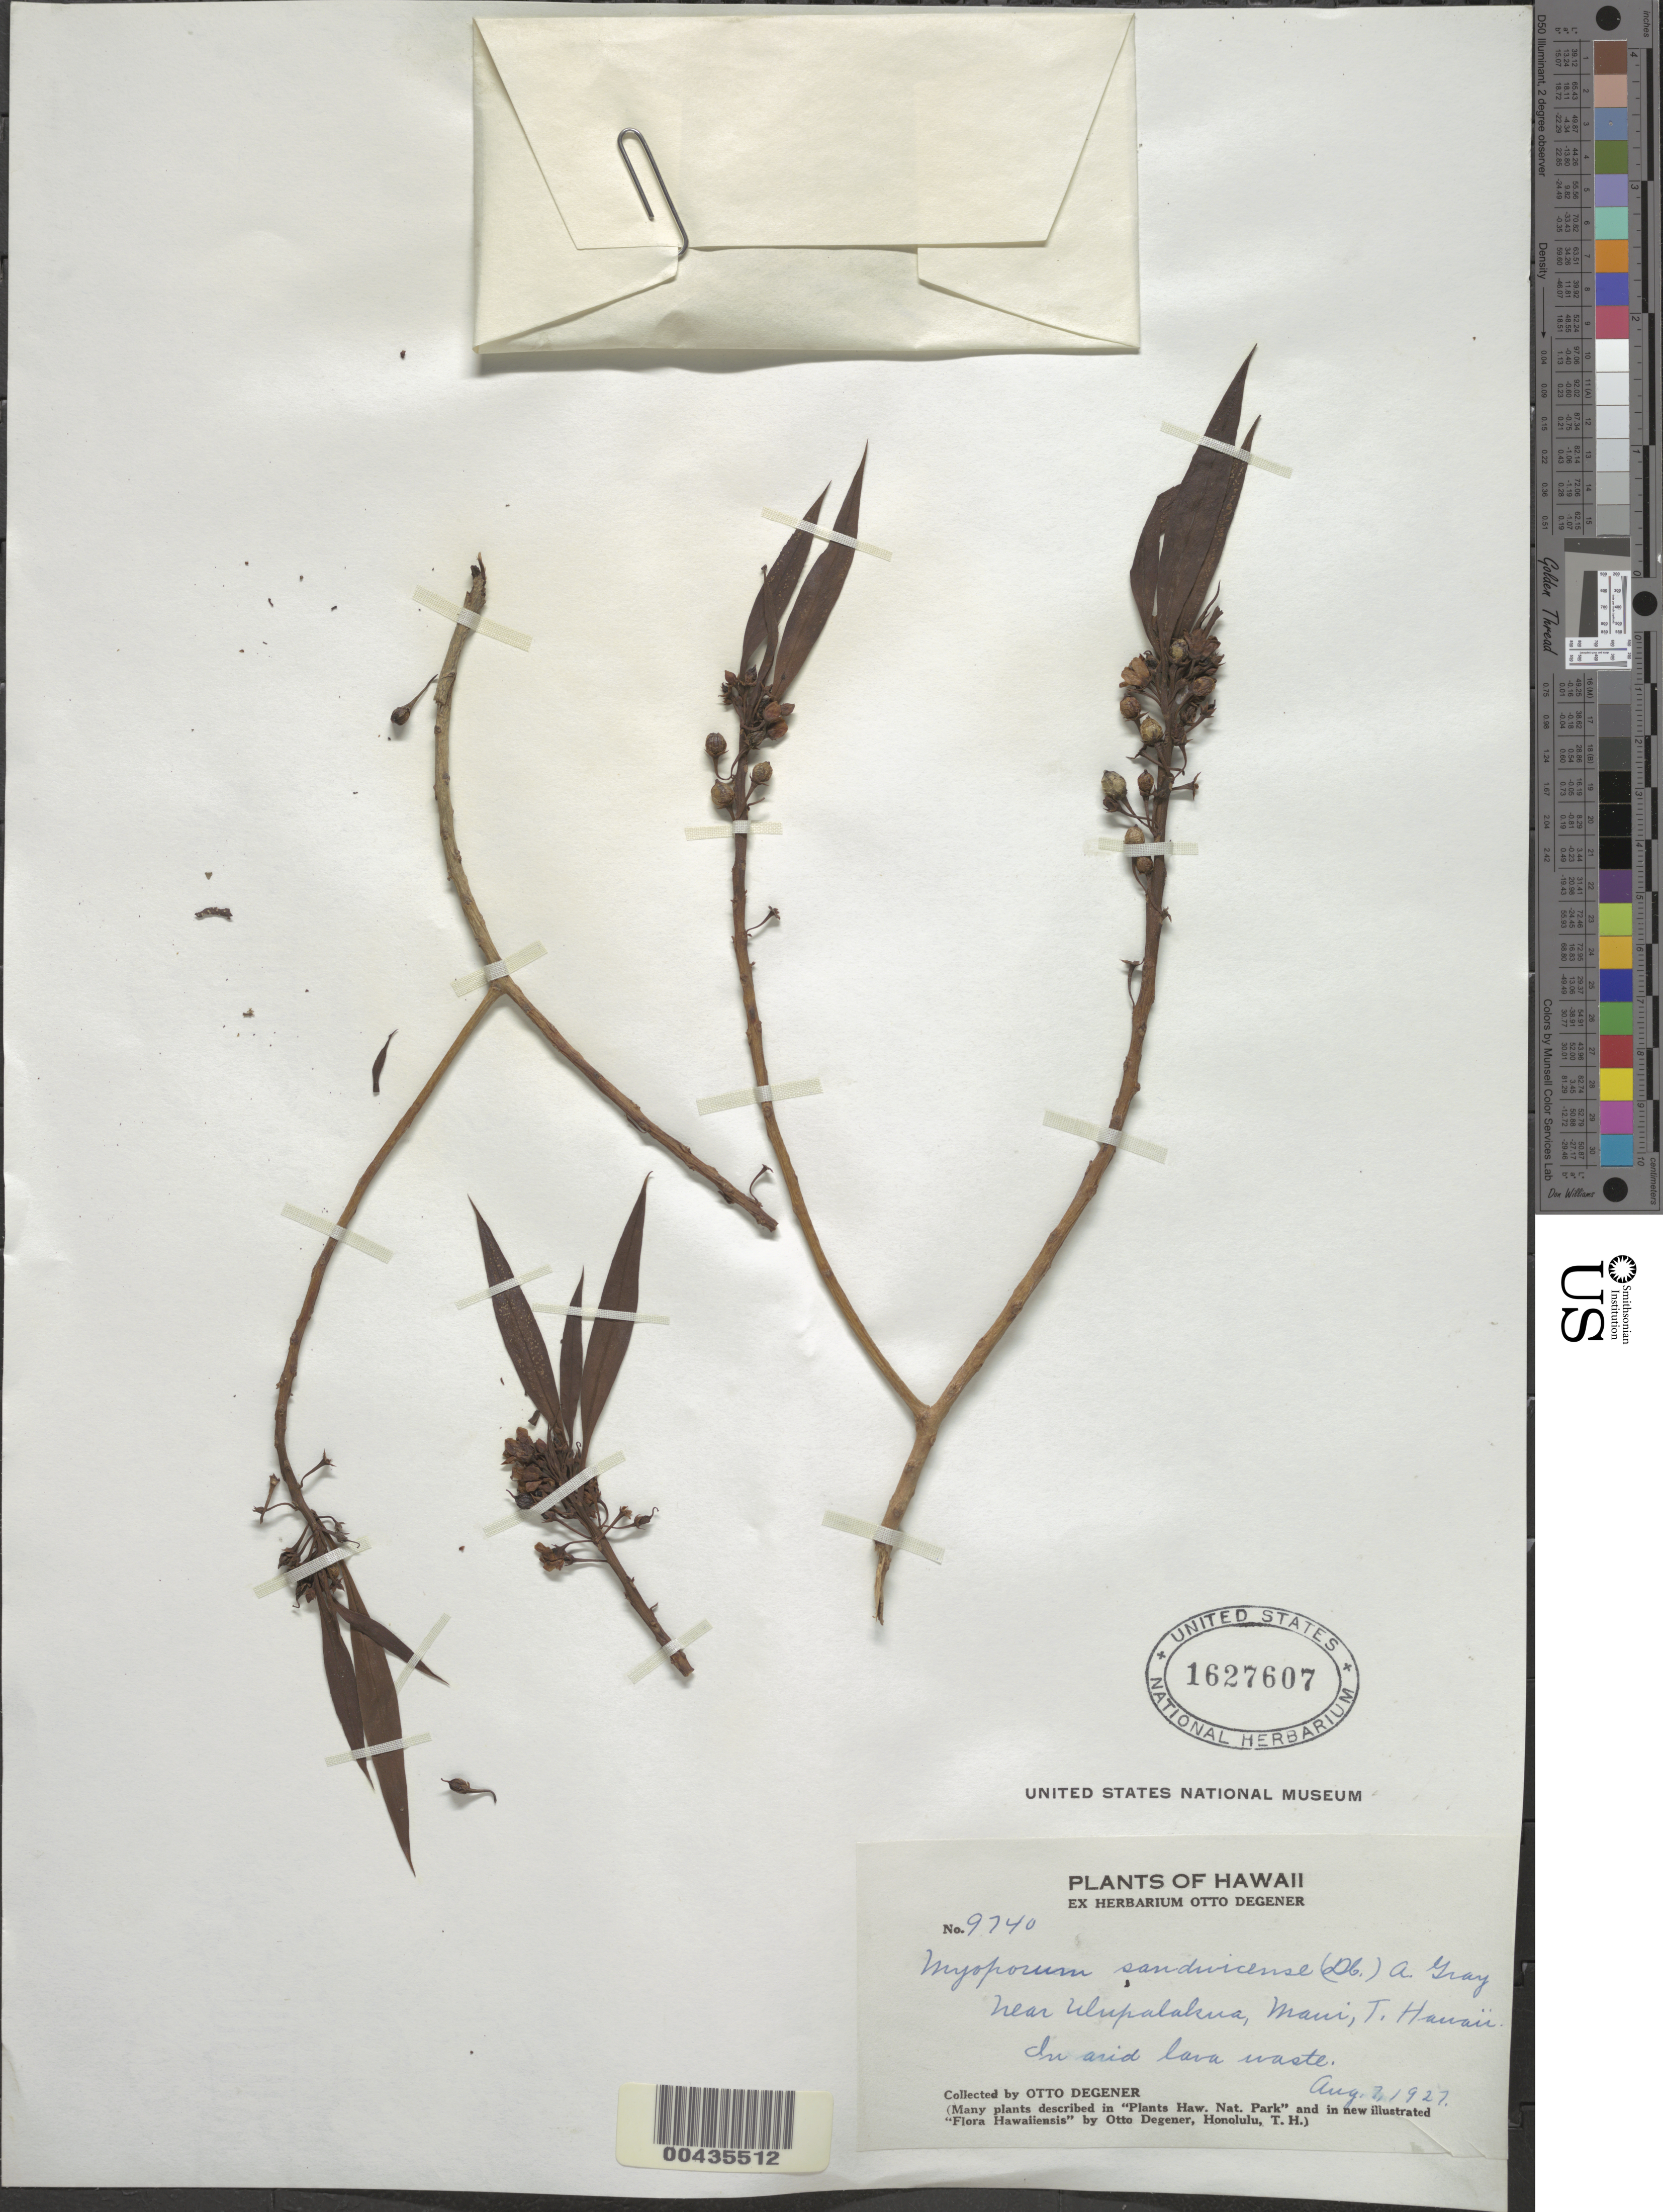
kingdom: Plantae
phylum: Tracheophyta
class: Magnoliopsida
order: Lamiales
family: Scrophulariaceae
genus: Myoporum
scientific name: Myoporum sandwicense subsp. sandwicense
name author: A. Gray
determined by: Wagner, W. L., (BOT), Smithsonian Institution - National Museum of Natural History (UNITED STATES)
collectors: O. Degener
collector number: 9740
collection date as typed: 7 Aug 1927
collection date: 1927-08-07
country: United States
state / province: Hawaii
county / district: Maui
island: Maui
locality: Near Ulupalakua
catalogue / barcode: US 1627607